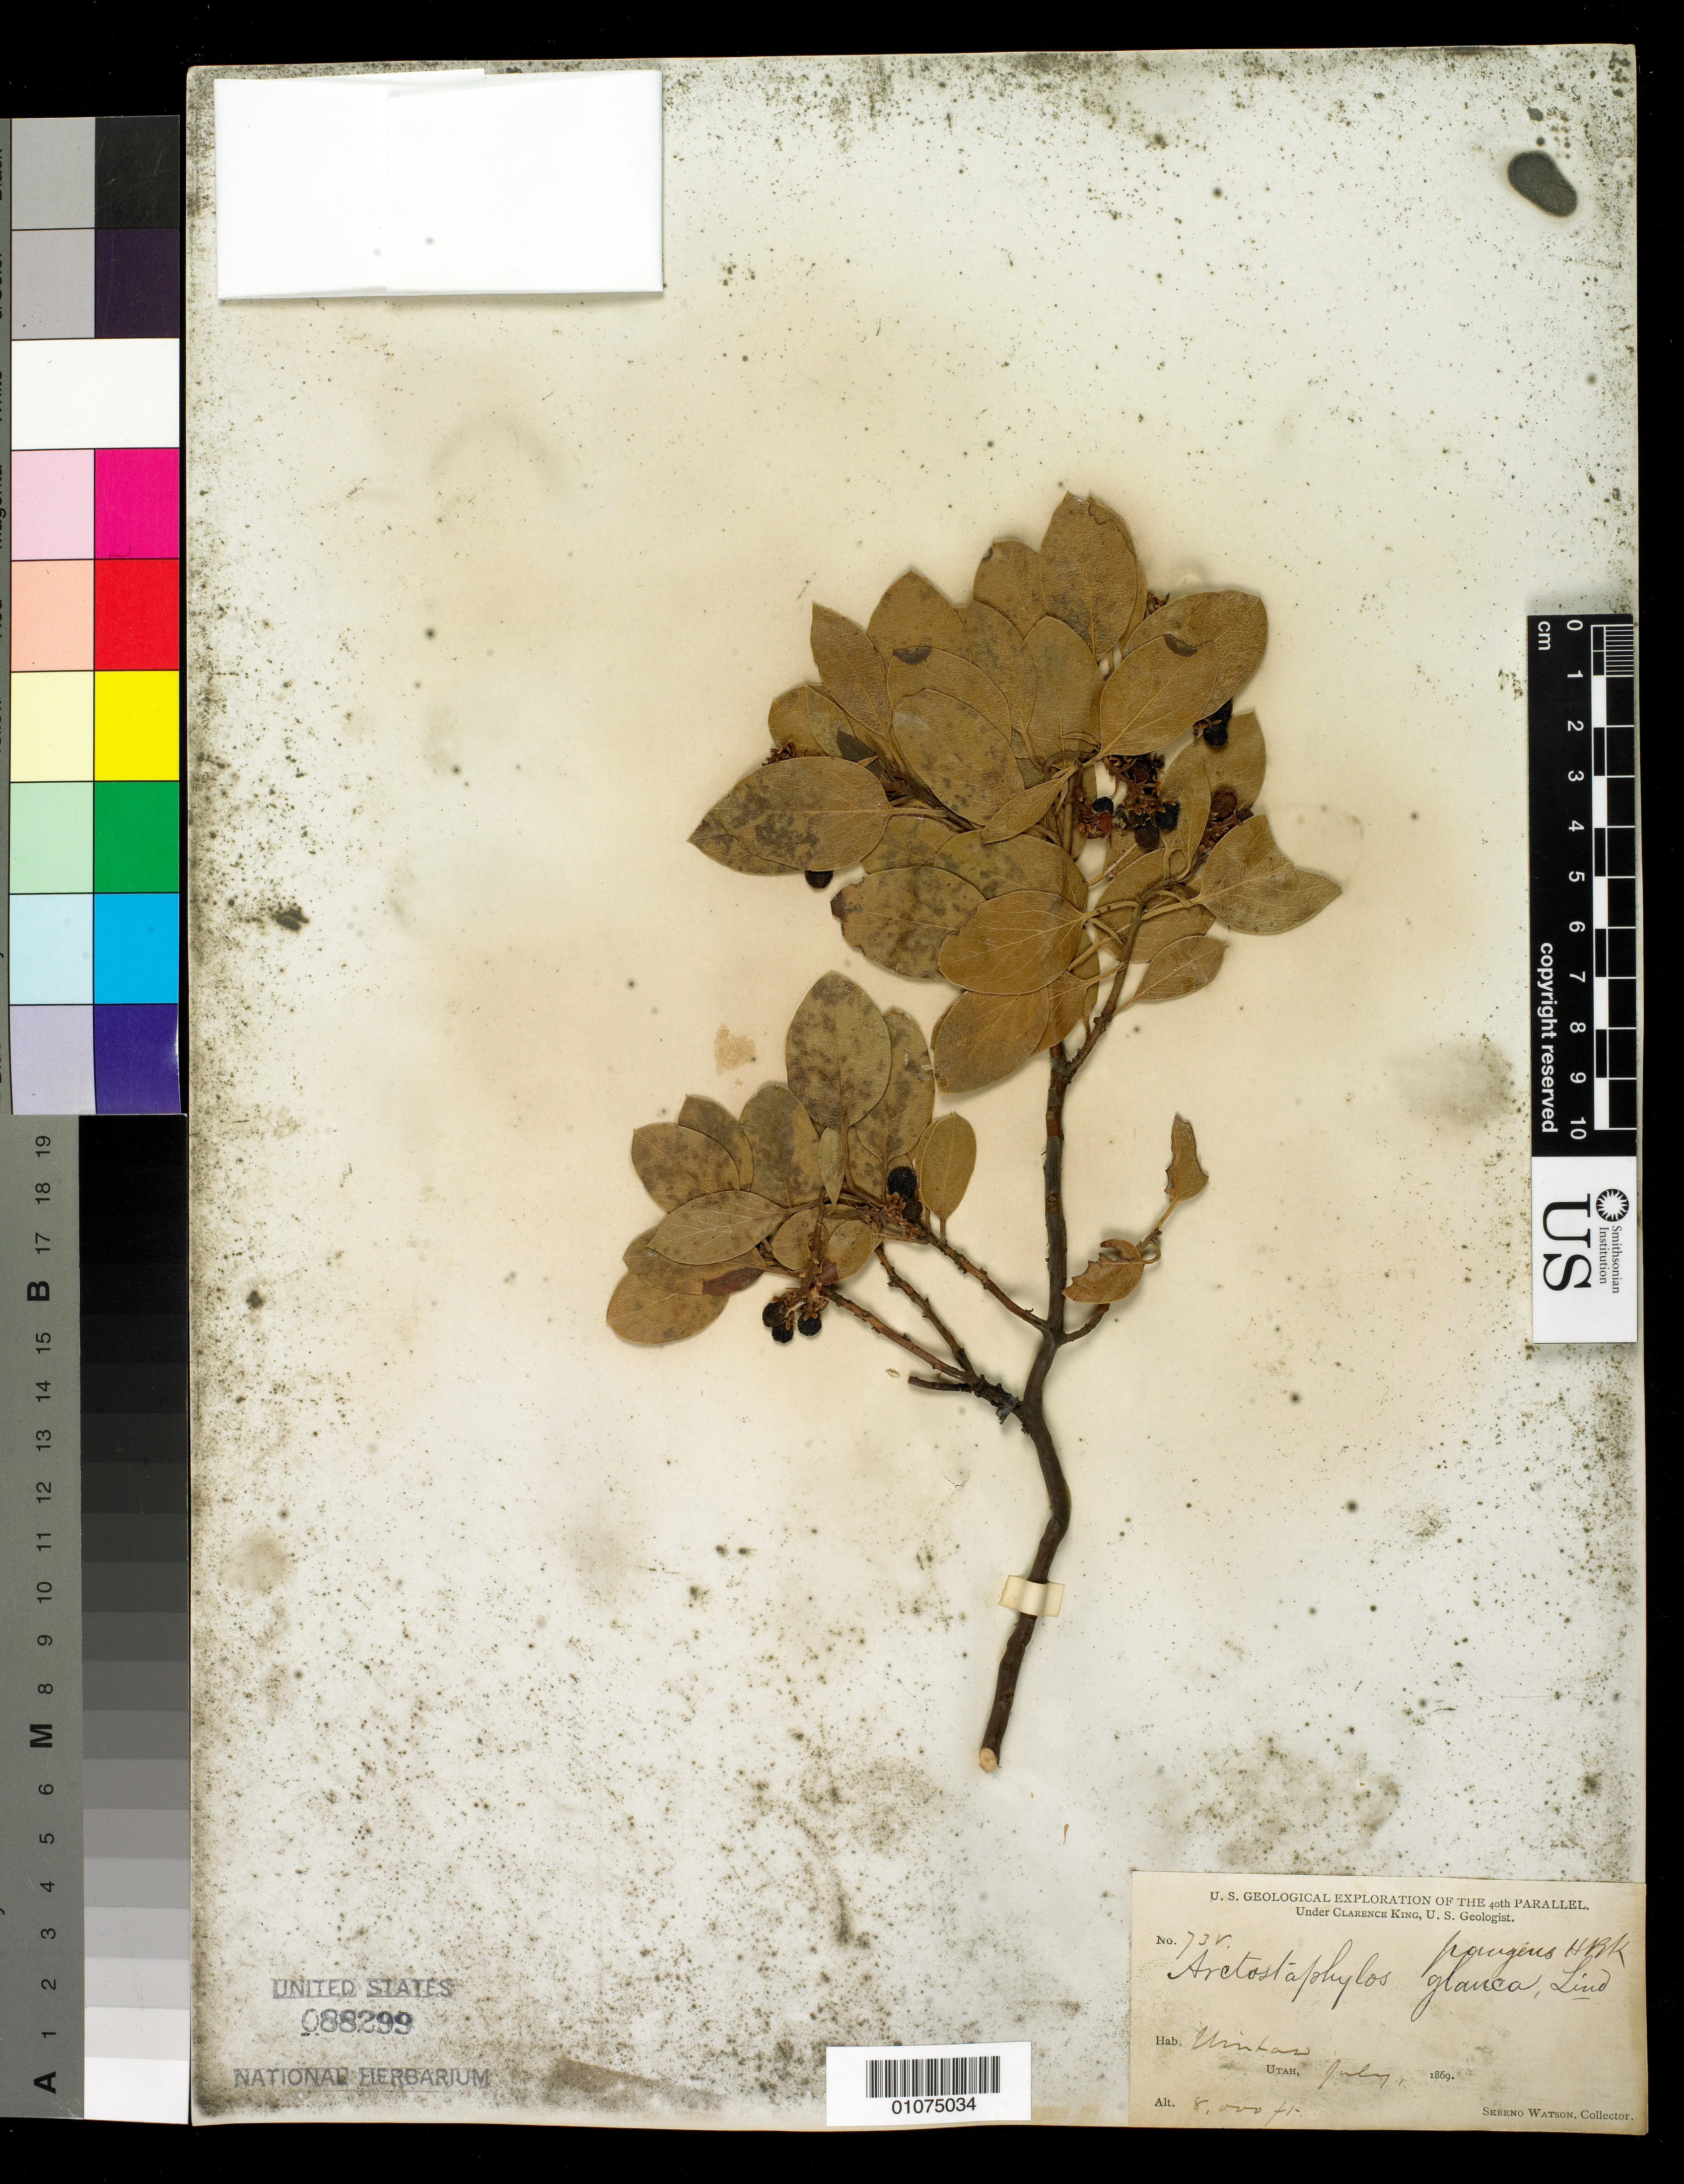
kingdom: Plantae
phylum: Tracheophyta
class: Magnoliopsida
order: Ericales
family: Ericaceae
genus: Arctostaphylos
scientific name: Arctostaphylos platyphylla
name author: (A. Gray) Kuntze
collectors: S. Watson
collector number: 738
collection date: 1869-07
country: United States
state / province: Utah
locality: Unitas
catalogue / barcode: US 88299